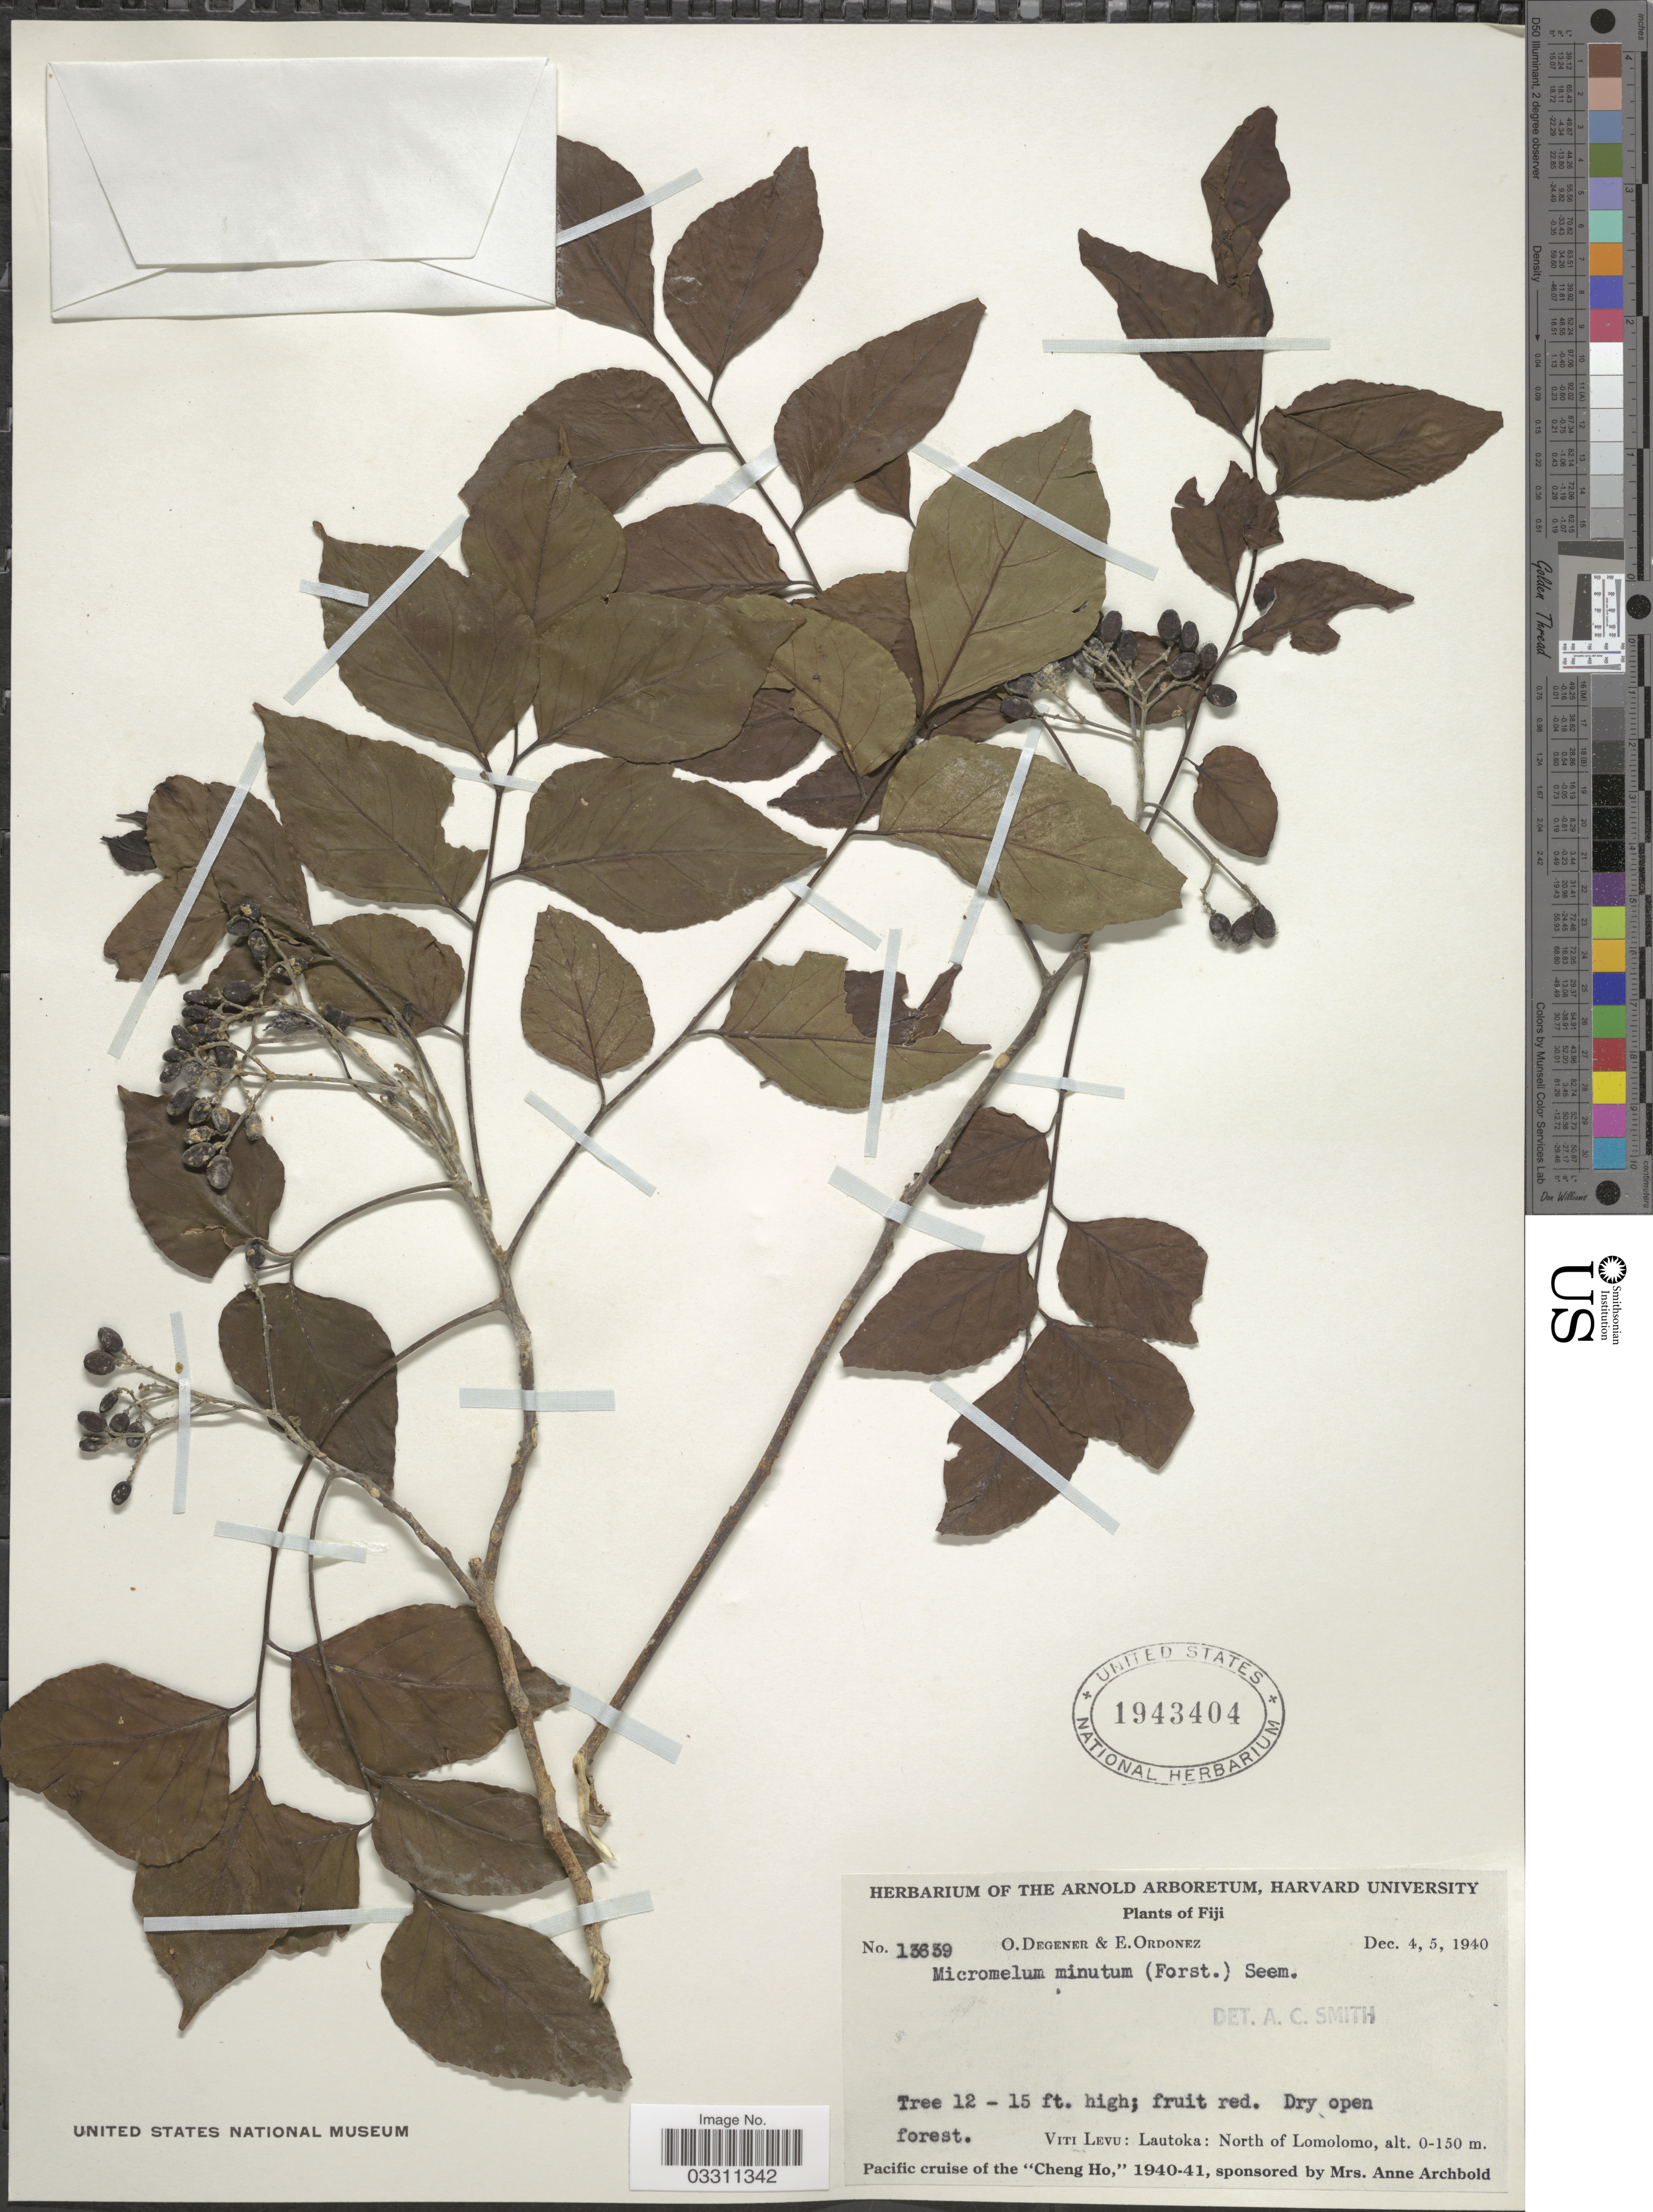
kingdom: Plantae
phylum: Tracheophyta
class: Magnoliopsida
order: Sapindales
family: Rutaceae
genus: Micromelum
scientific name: Micromelum minutum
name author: (G. Forst.) Wight & Arn.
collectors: O. Degener & E. Ordonez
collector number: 13639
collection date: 1940-12-04/1940-12-05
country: Fiji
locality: Viti Levu: Lautoka: North of Lomolomo.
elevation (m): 0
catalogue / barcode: US 1943404